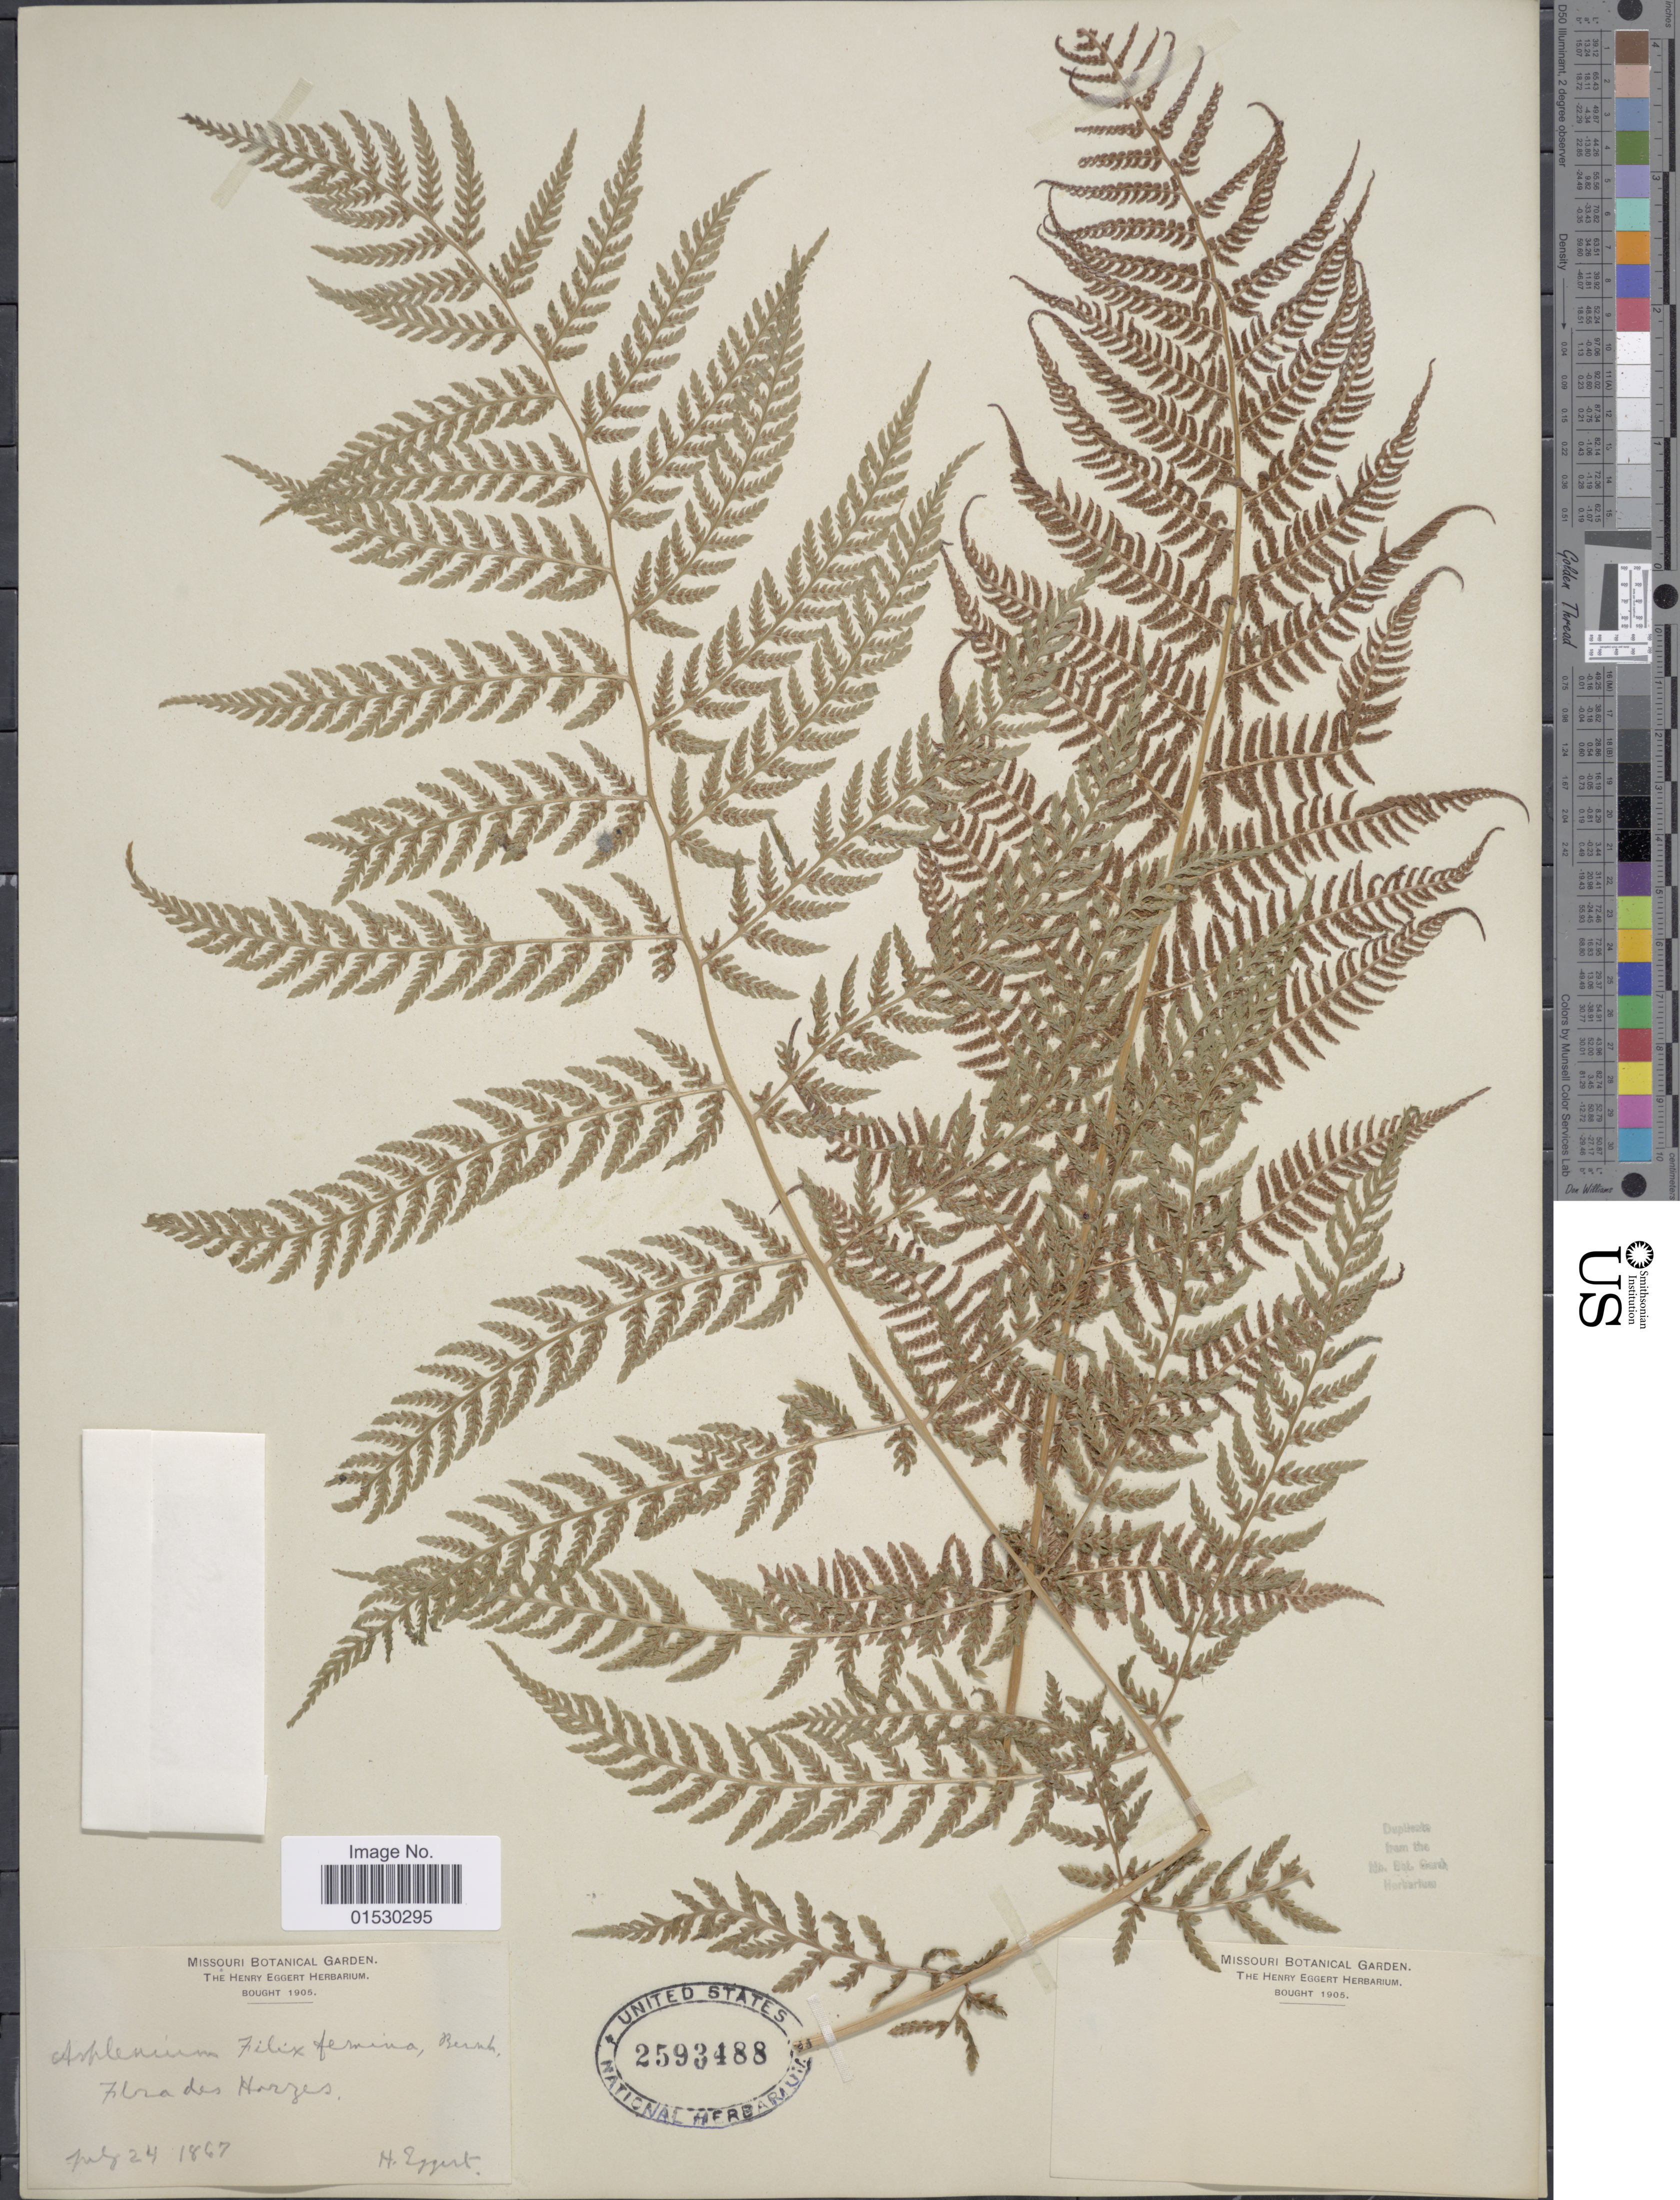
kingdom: Plantae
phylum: Tracheophyta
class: Polypodiopsida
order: Polypodiales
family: Athyriaceae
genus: Athyrium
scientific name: Athyrium filix-femina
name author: (L.) Roth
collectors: H. Eggert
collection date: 1867-06-24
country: Germany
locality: Harzes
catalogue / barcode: US 2593488